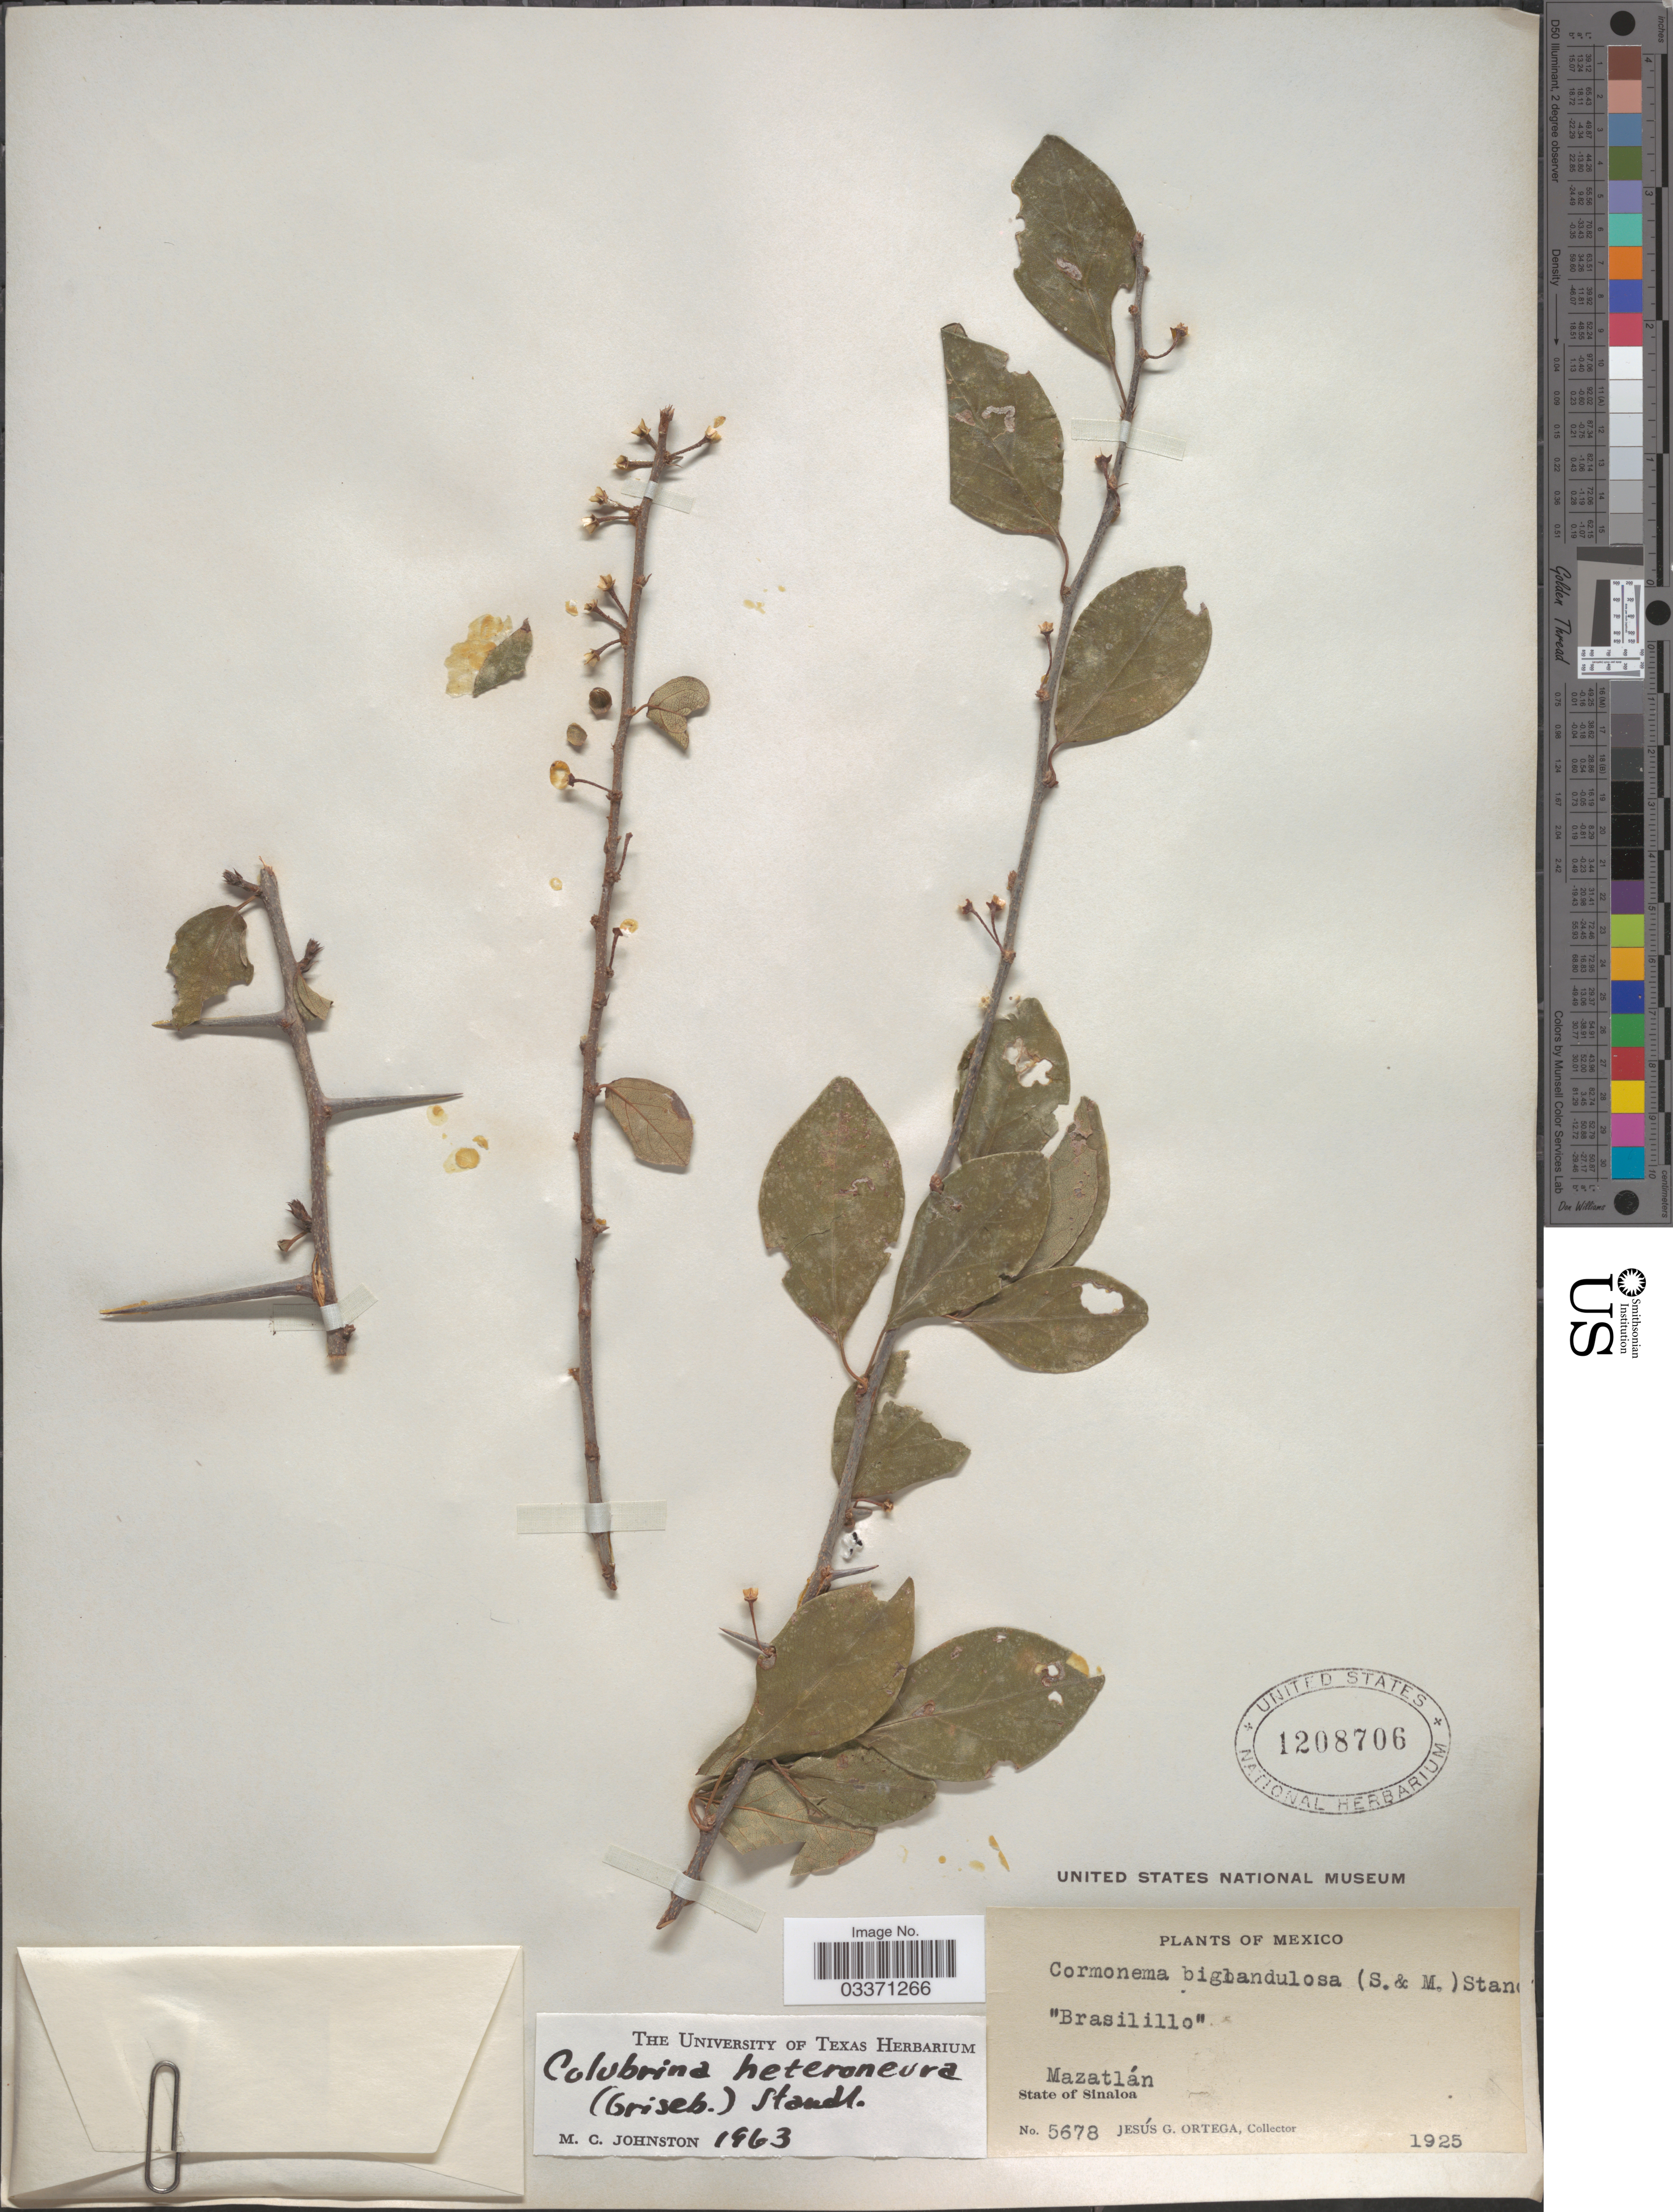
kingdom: Plantae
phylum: Tracheophyta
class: Magnoliopsida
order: Rosales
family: Rhamnaceae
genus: Colubrina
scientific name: Colubrina heteroneura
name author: (Griseb.) Standl.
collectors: J. Ortega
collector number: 5678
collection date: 1925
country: Mexico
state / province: Sinaloa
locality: Mazatlán.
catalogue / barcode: US 1208706